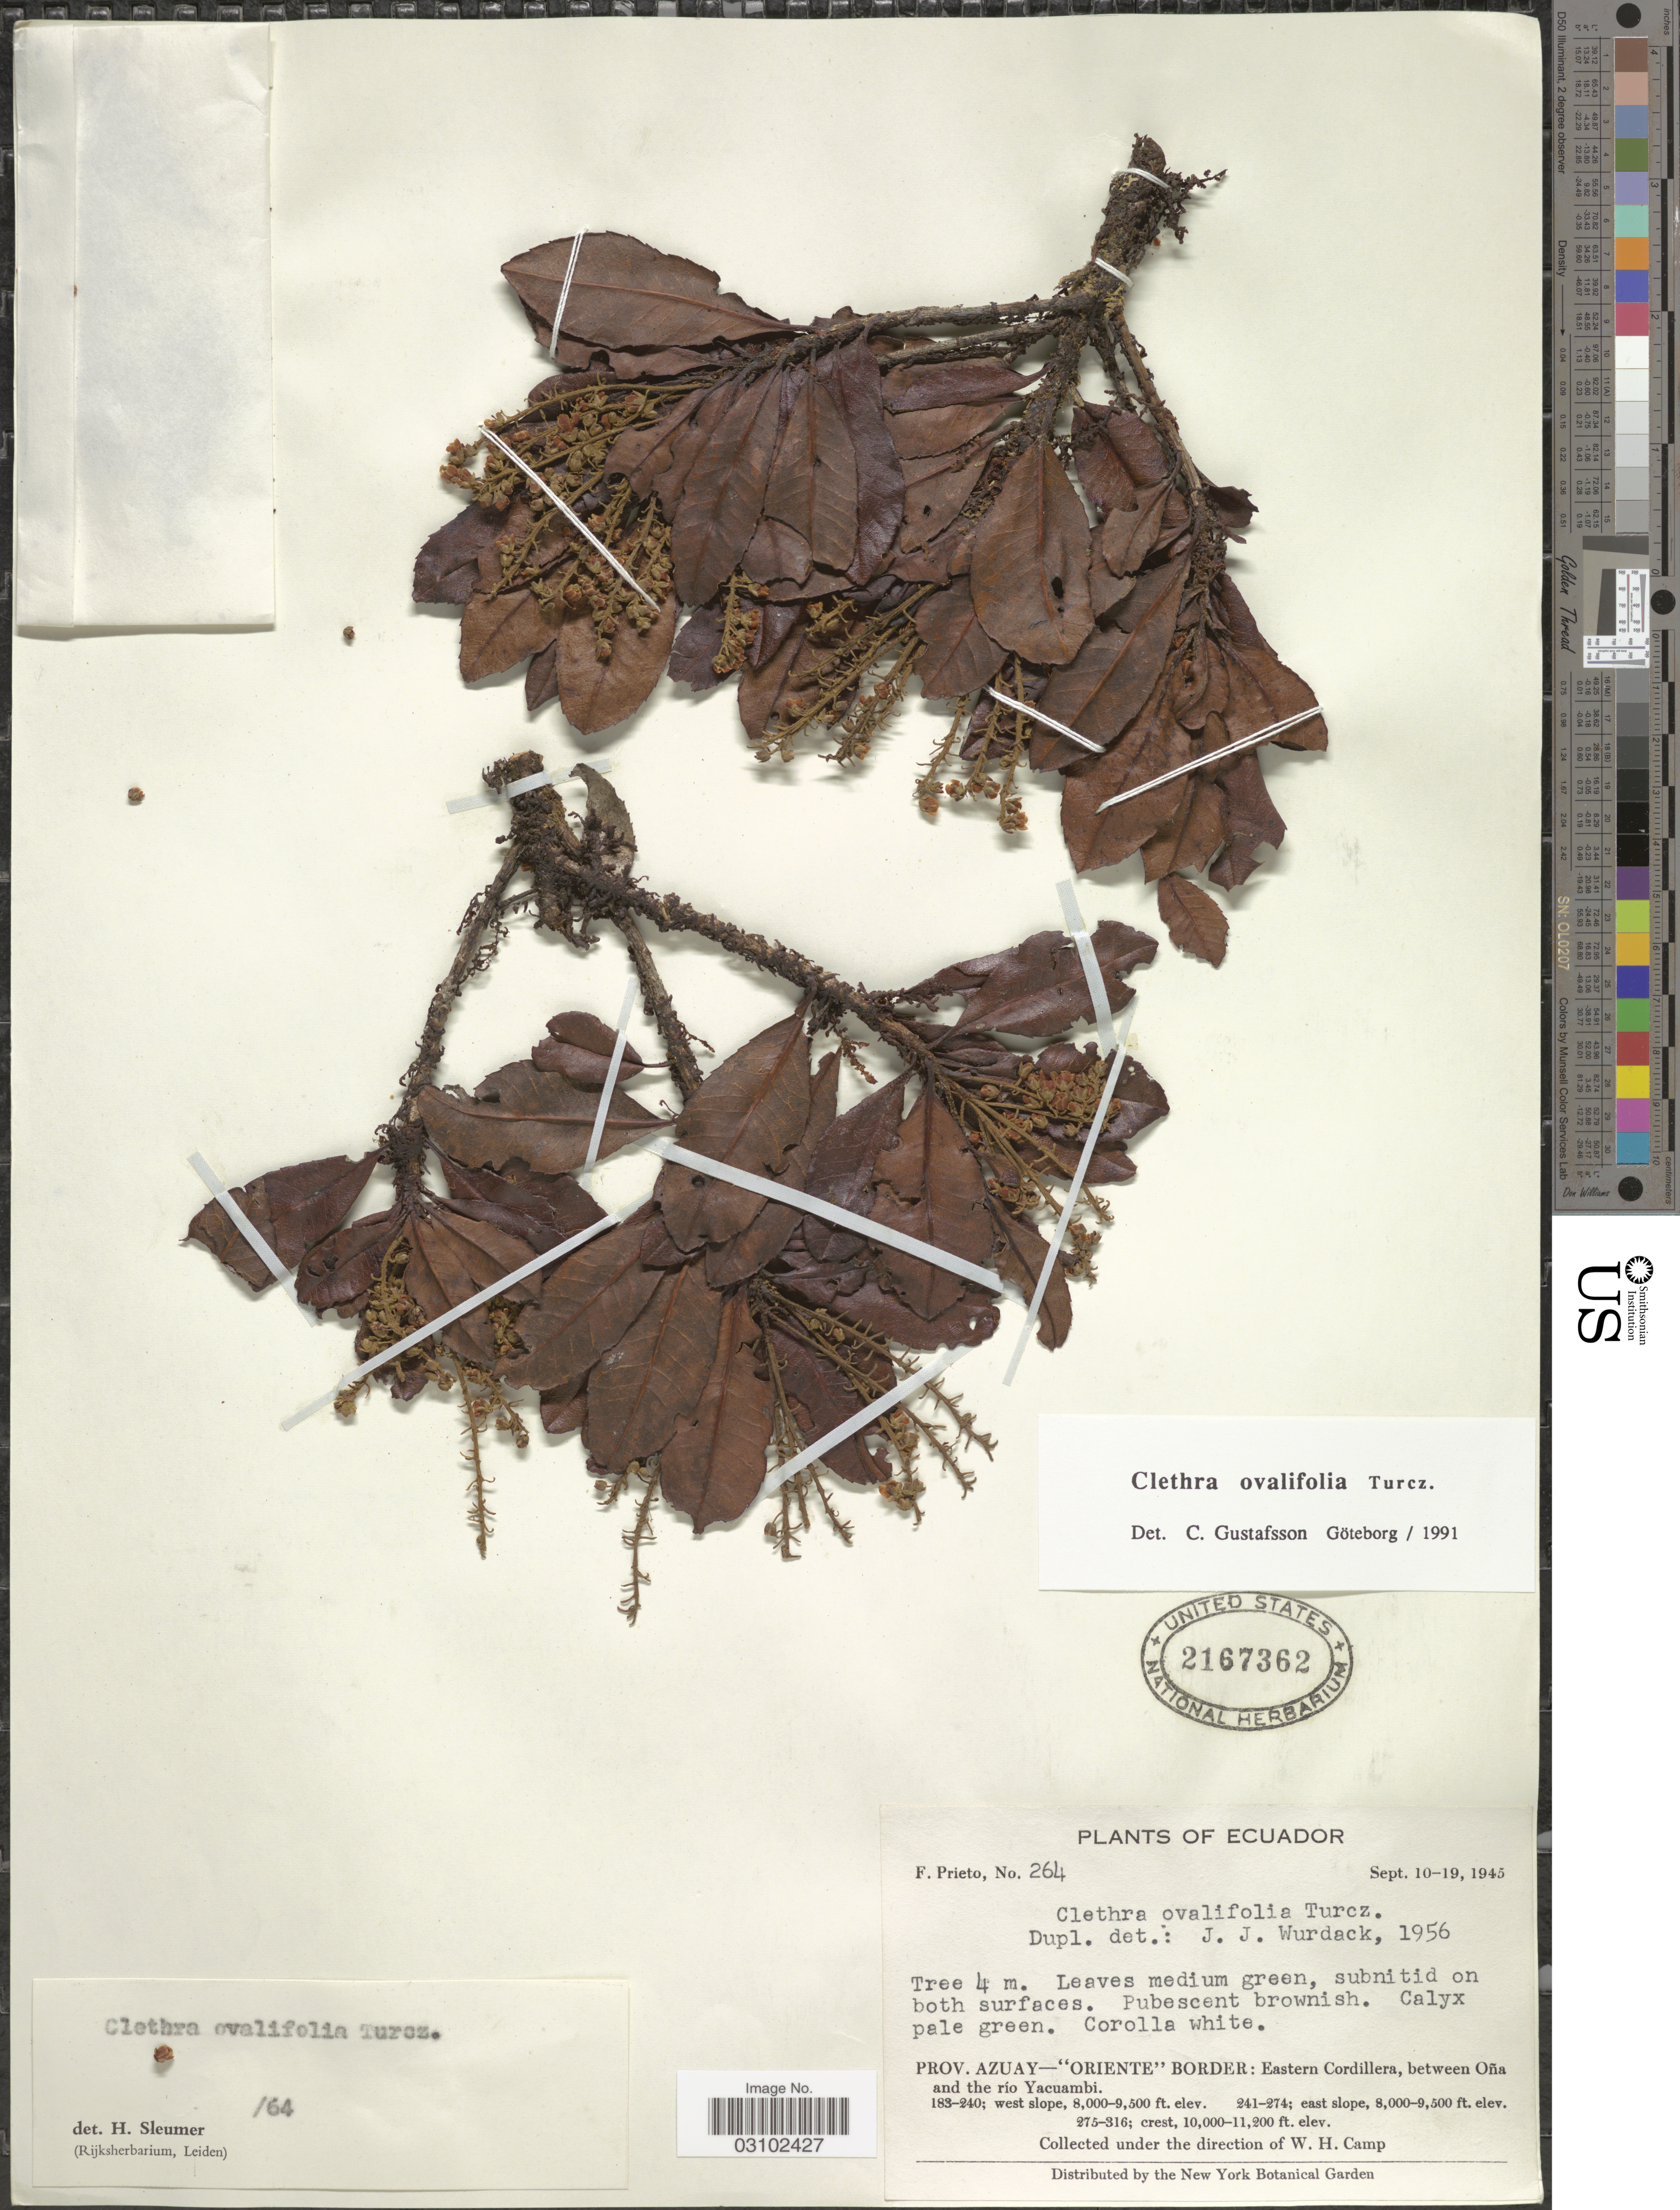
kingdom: Plantae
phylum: Tracheophyta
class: Magnoliopsida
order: Ericales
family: Clethraceae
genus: Clethra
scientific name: Clethra ovalifolia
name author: Turcz.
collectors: F. Prieto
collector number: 264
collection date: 1945-09-10/1945-09-19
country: Ecuador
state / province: Azuay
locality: Oriente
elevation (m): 2438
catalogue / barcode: US 2167362